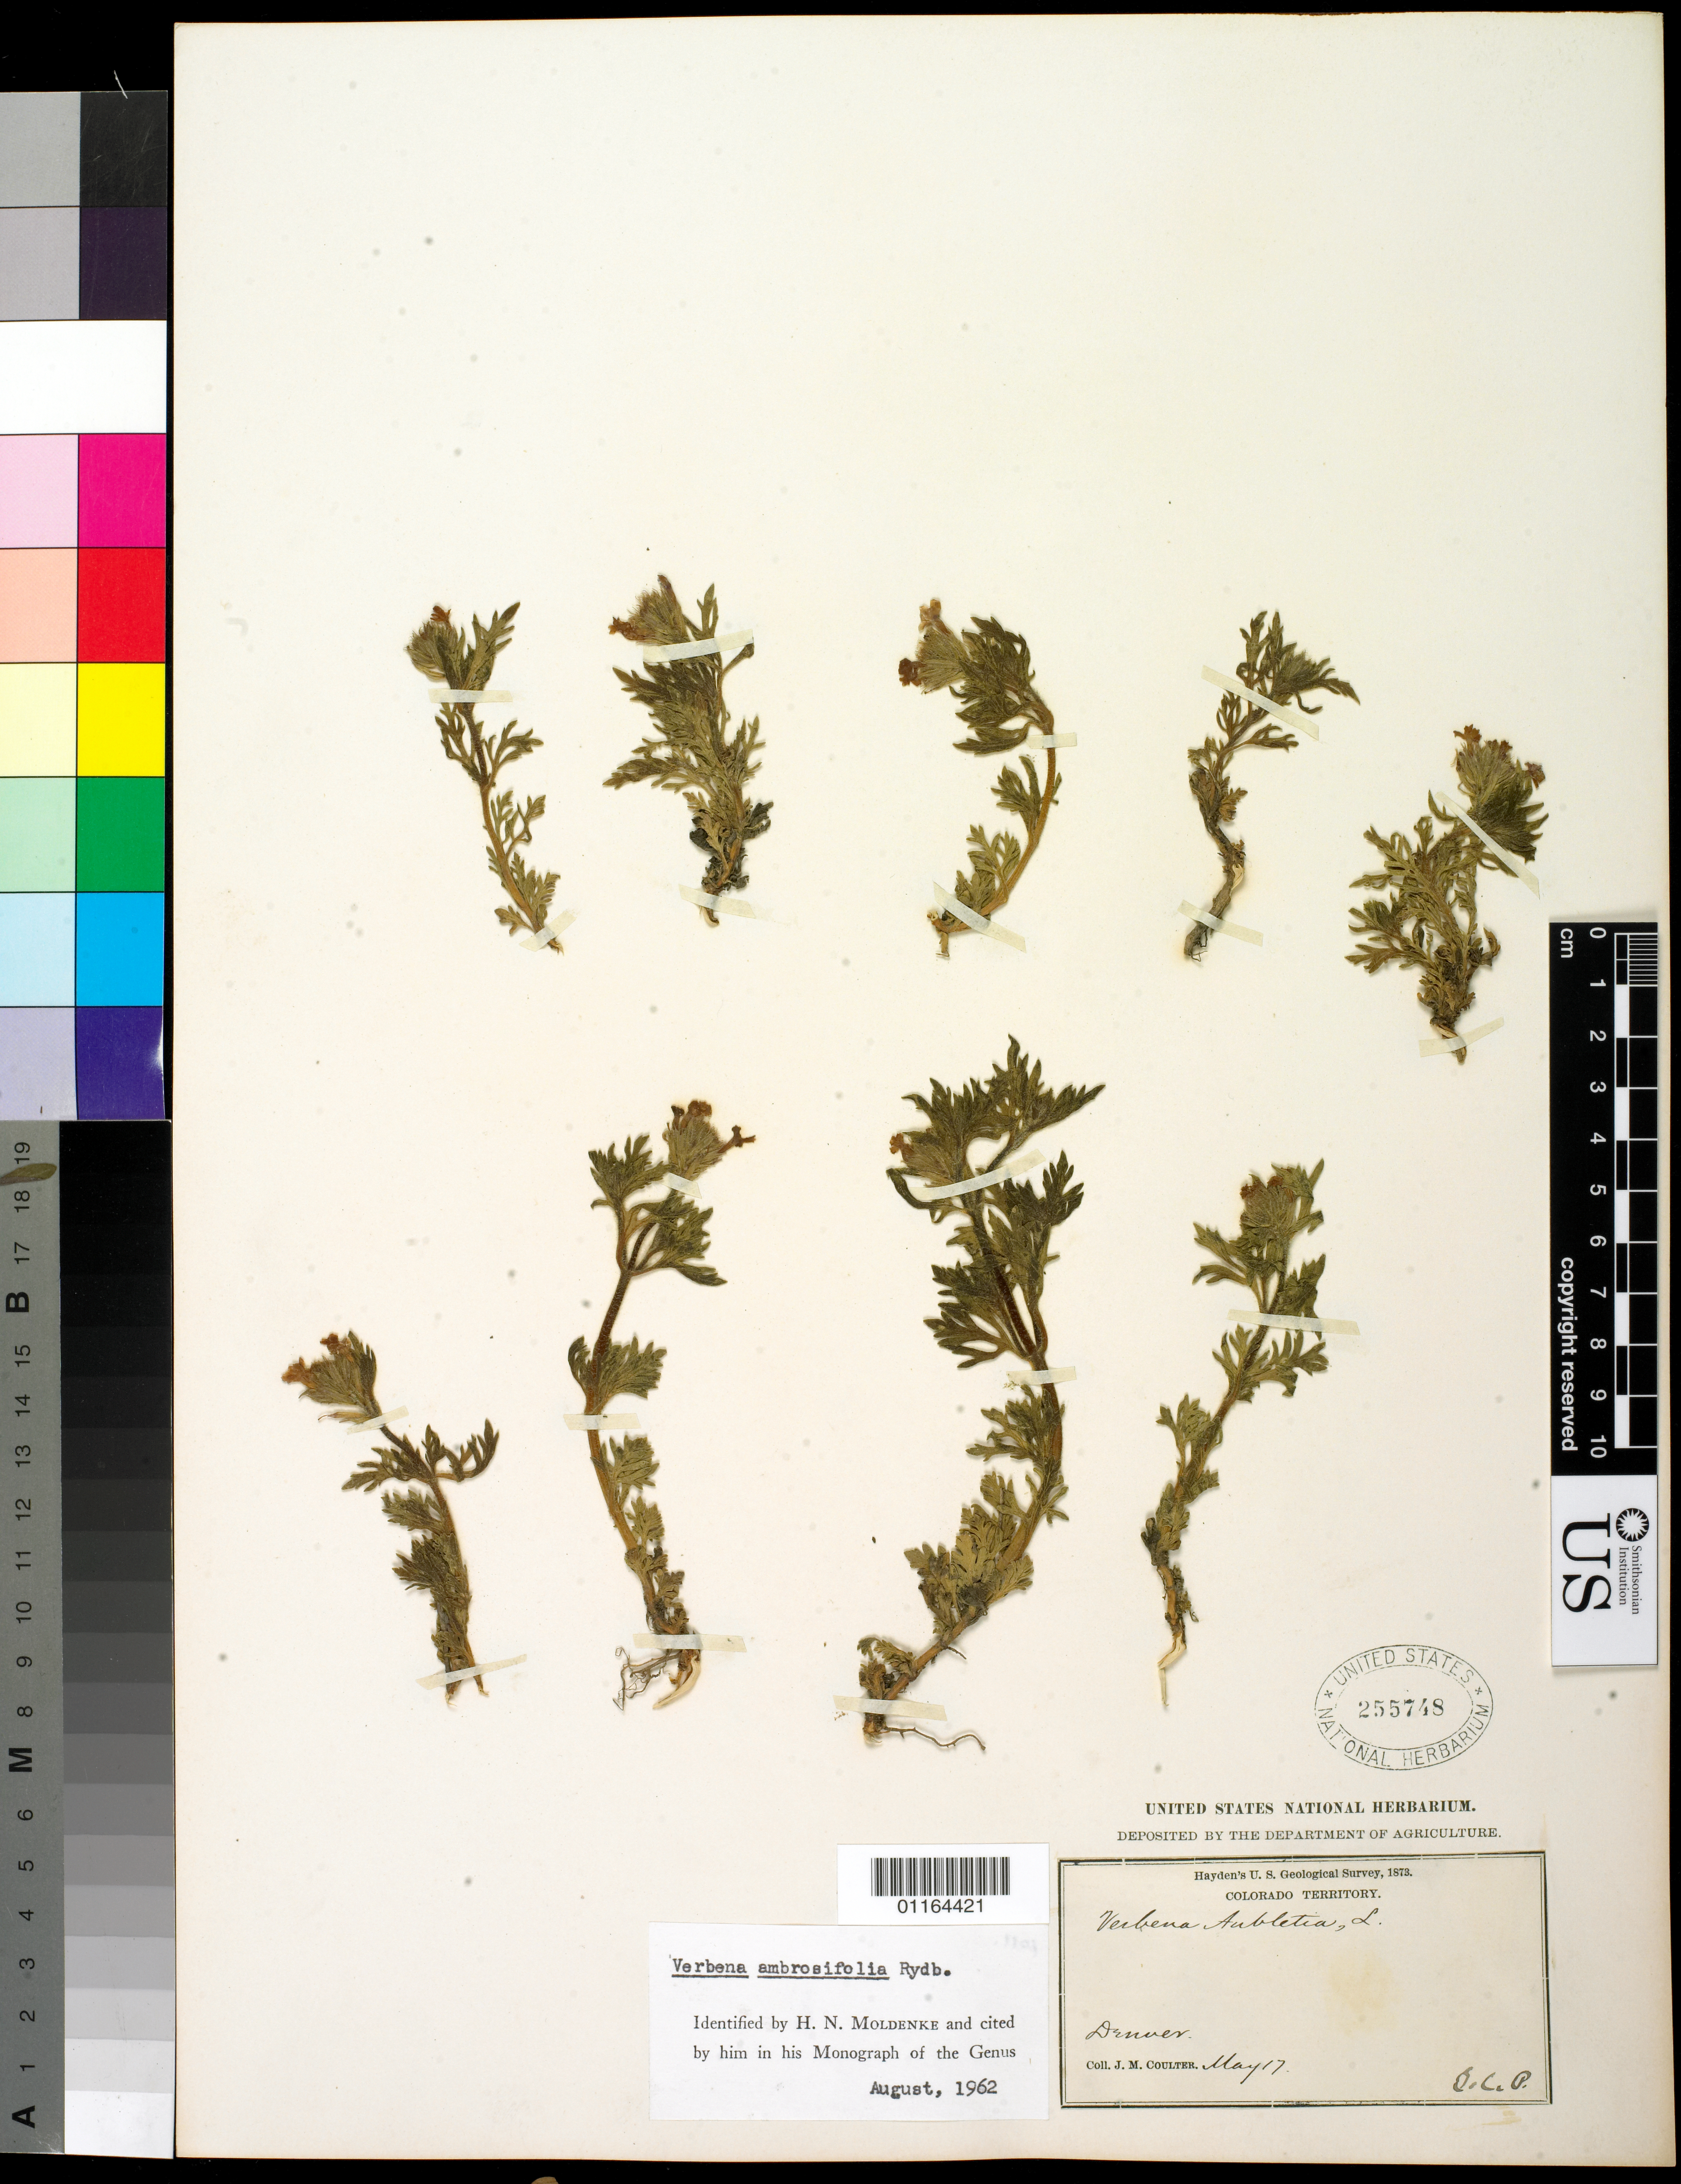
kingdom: Plantae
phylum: Tracheophyta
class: Magnoliopsida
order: Lamiales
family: Verbenaceae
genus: Verbena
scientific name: Verbena ambrosiifolia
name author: Rydb. ex Small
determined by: Moldenke, H. N.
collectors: J. M. Coulter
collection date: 1873-05-17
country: United States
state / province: Colorado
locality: Denver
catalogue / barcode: US 255748